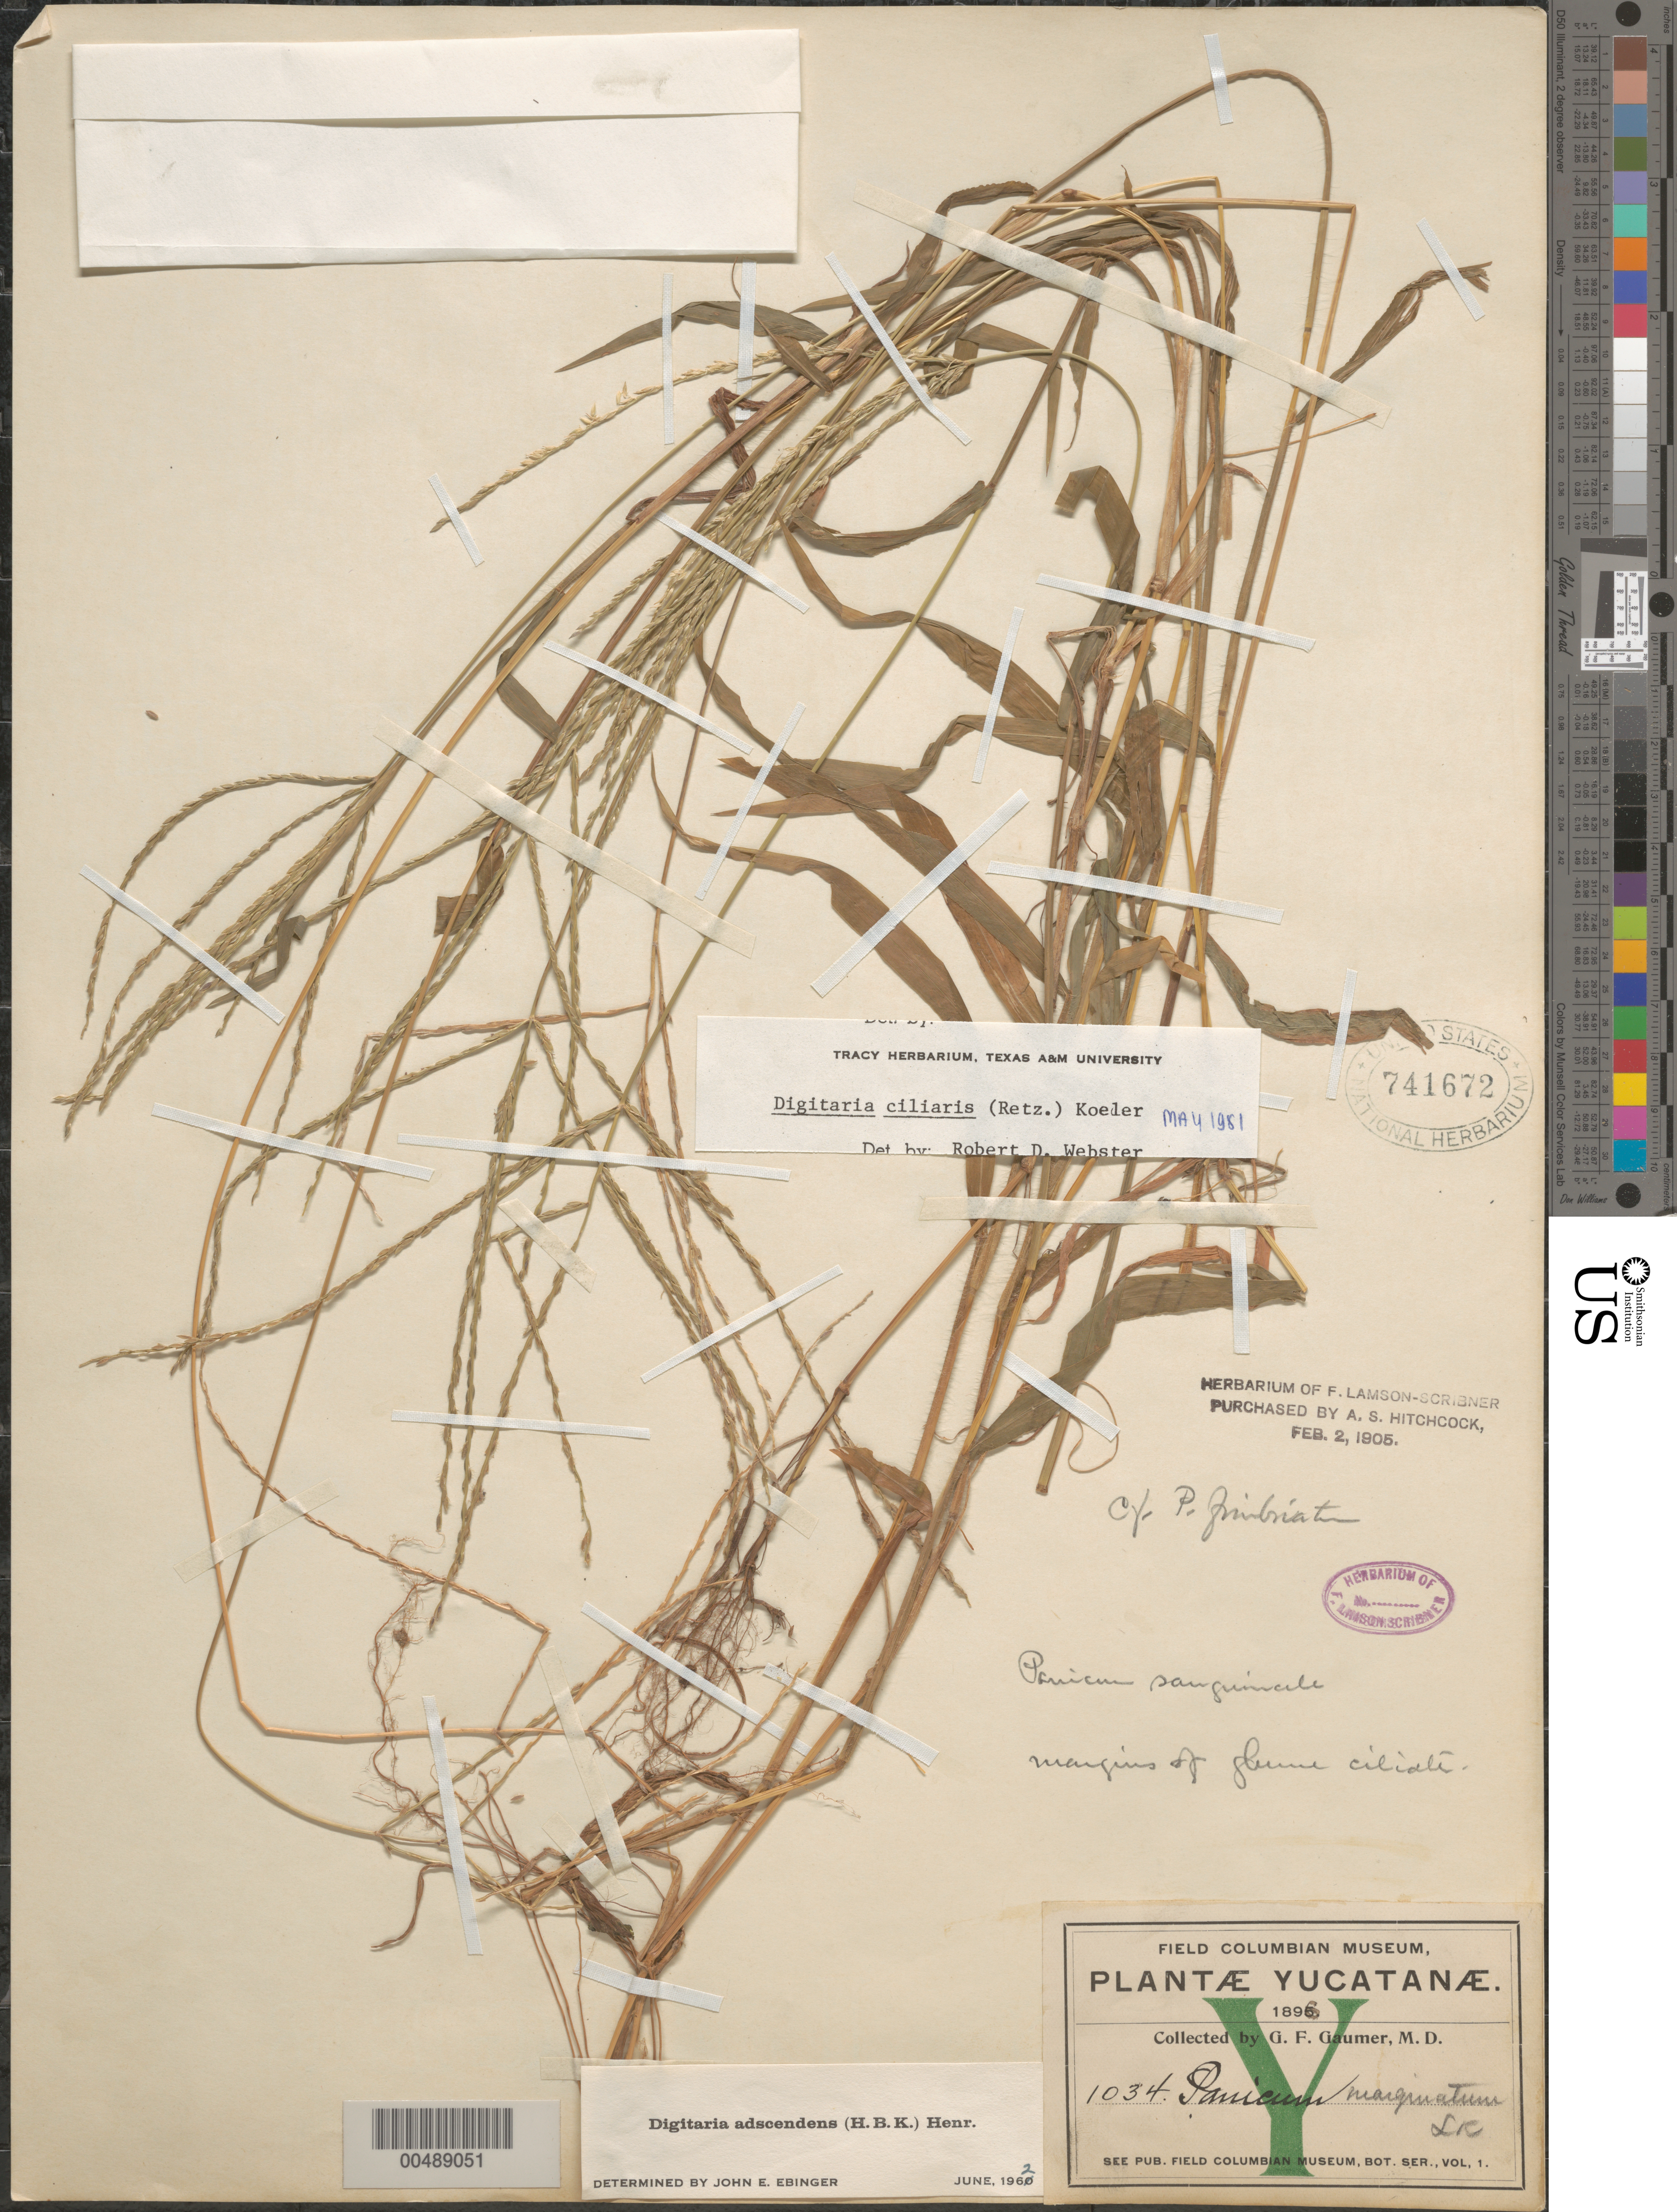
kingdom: Plantae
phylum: Tracheophyta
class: Liliopsida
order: Poales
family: Poaceae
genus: Digitaria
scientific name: Digitaria ciliaris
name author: (Retz.) Koeler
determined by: Webster, Robert D.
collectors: G. F. Gaumer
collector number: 1034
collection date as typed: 1896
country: Mexico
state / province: Yucatan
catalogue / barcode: US 741672